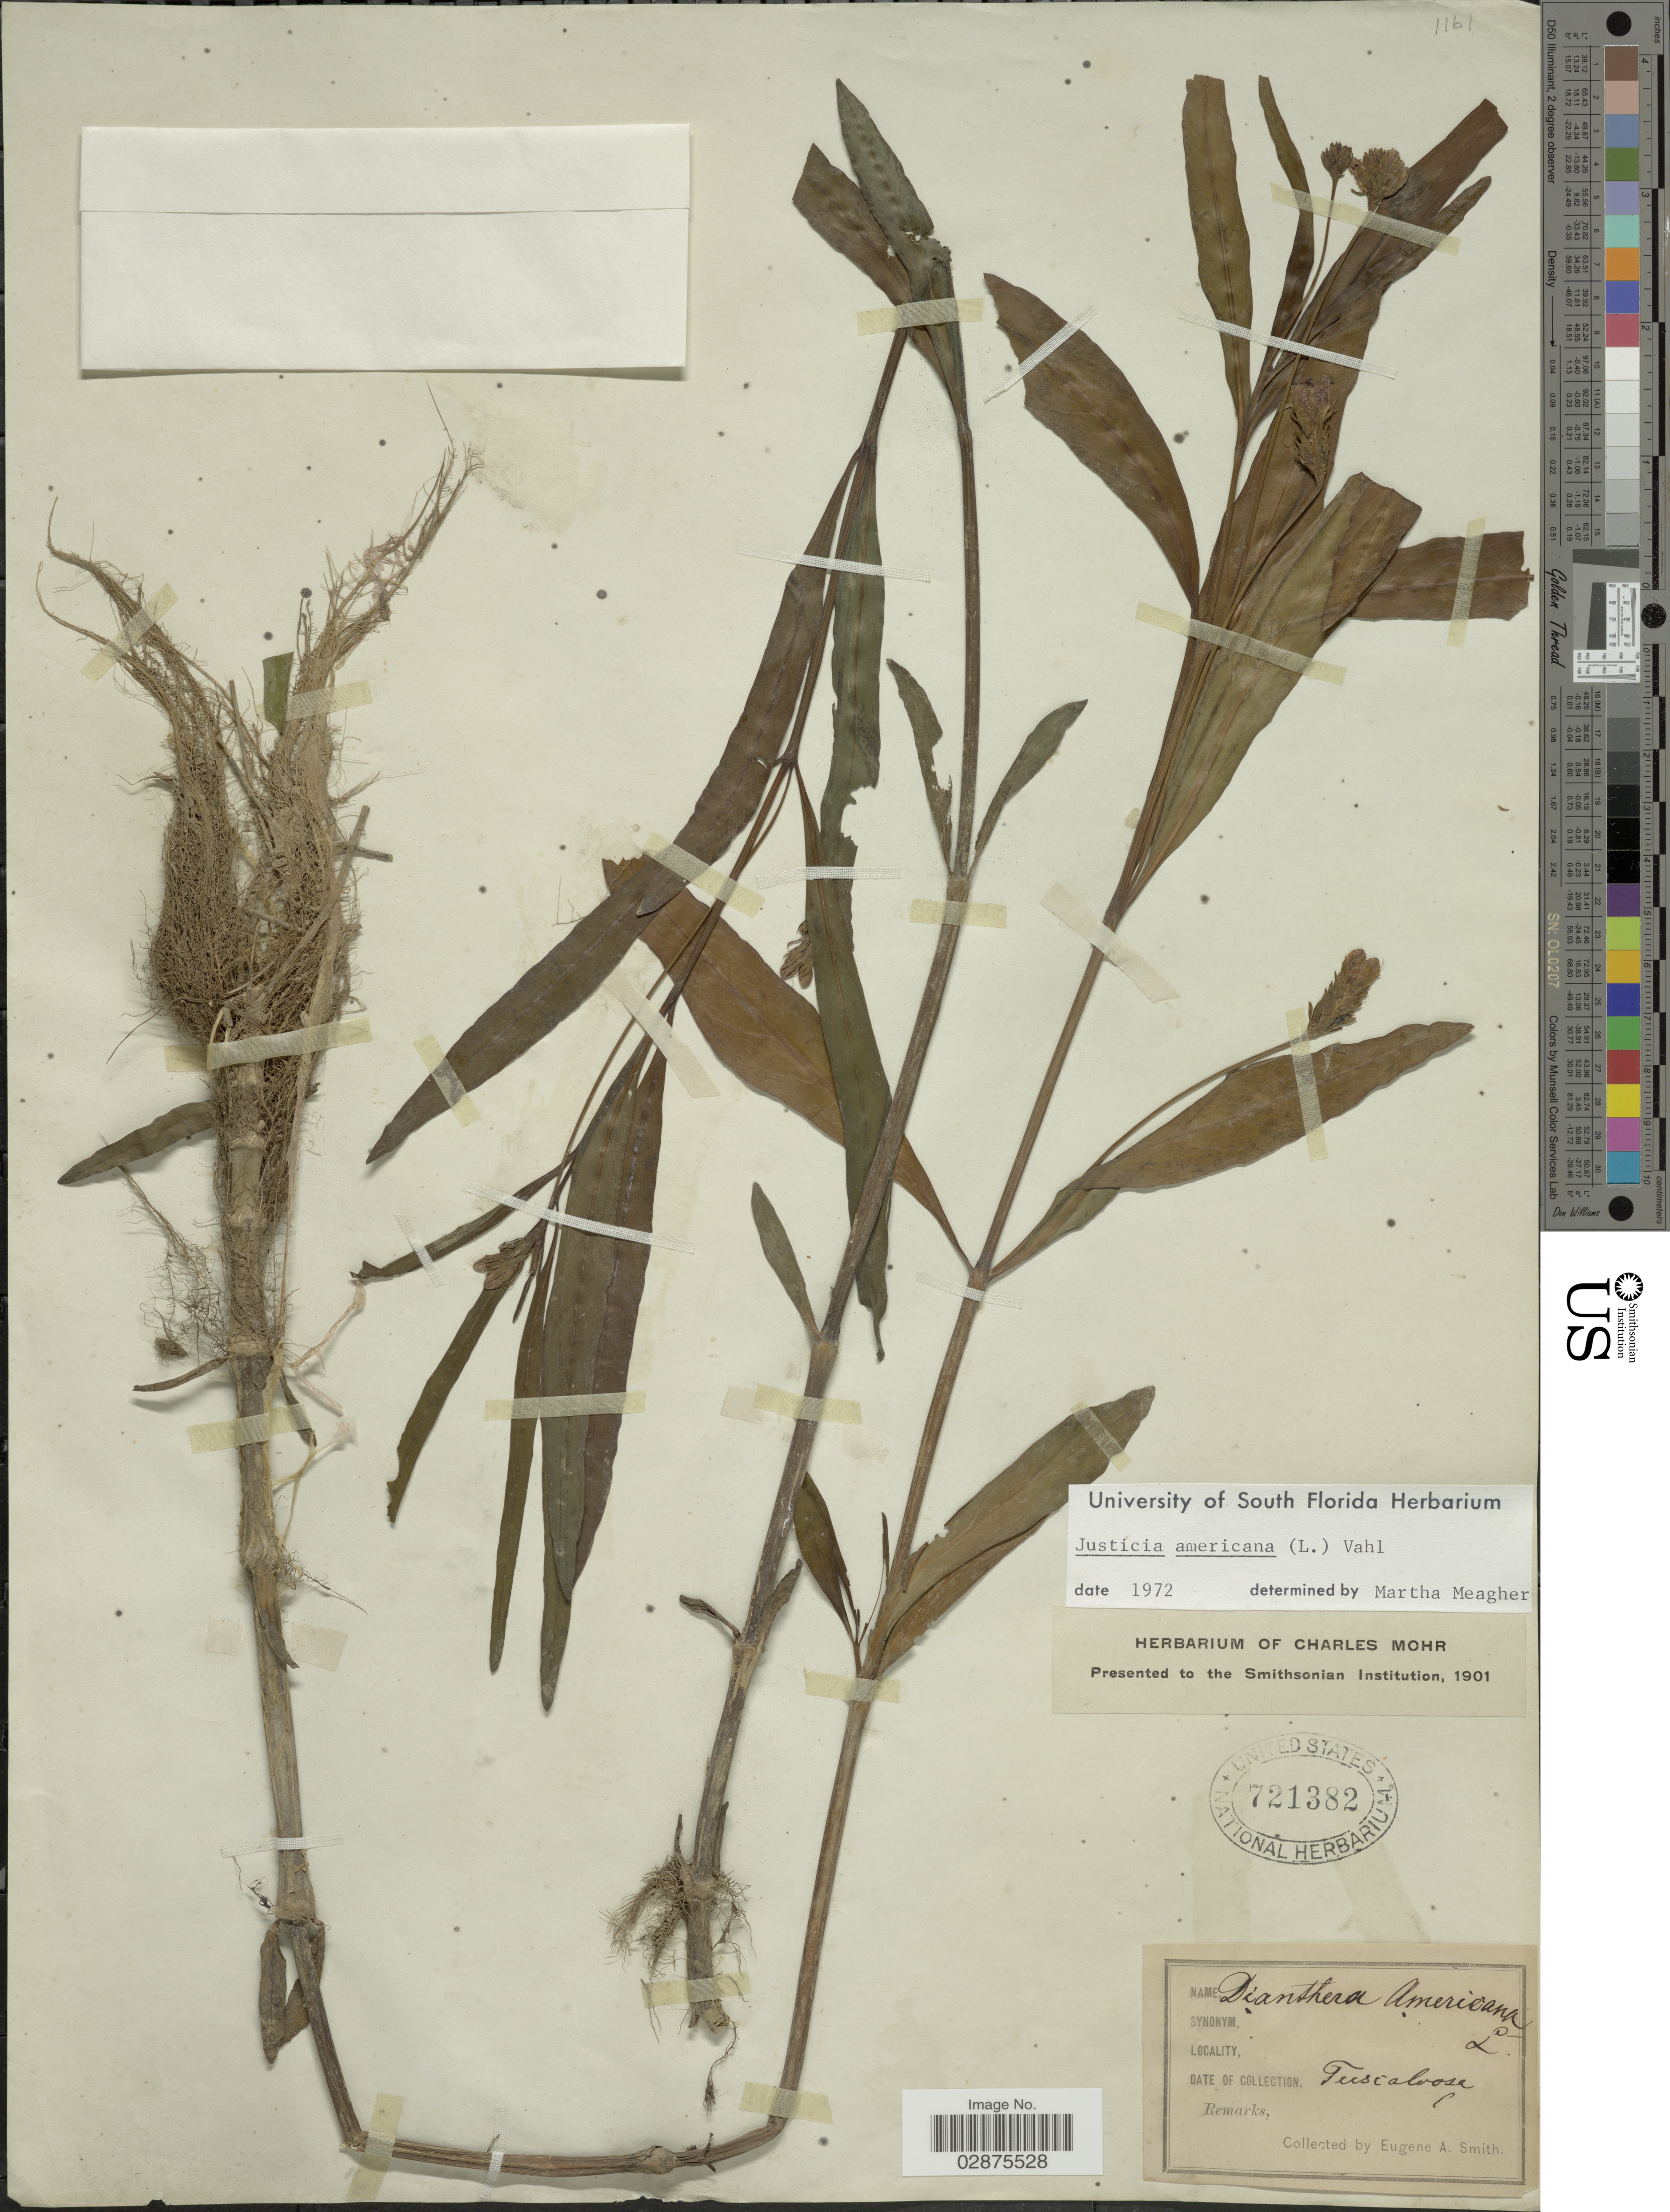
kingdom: Plantae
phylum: Tracheophyta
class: Magnoliopsida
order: Lamiales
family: Acanthaceae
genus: Justicia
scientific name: Justicia americana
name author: (L.) Vahl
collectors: E. A. Smith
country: United States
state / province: Alabama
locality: Tuscaloosa.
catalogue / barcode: US 721382